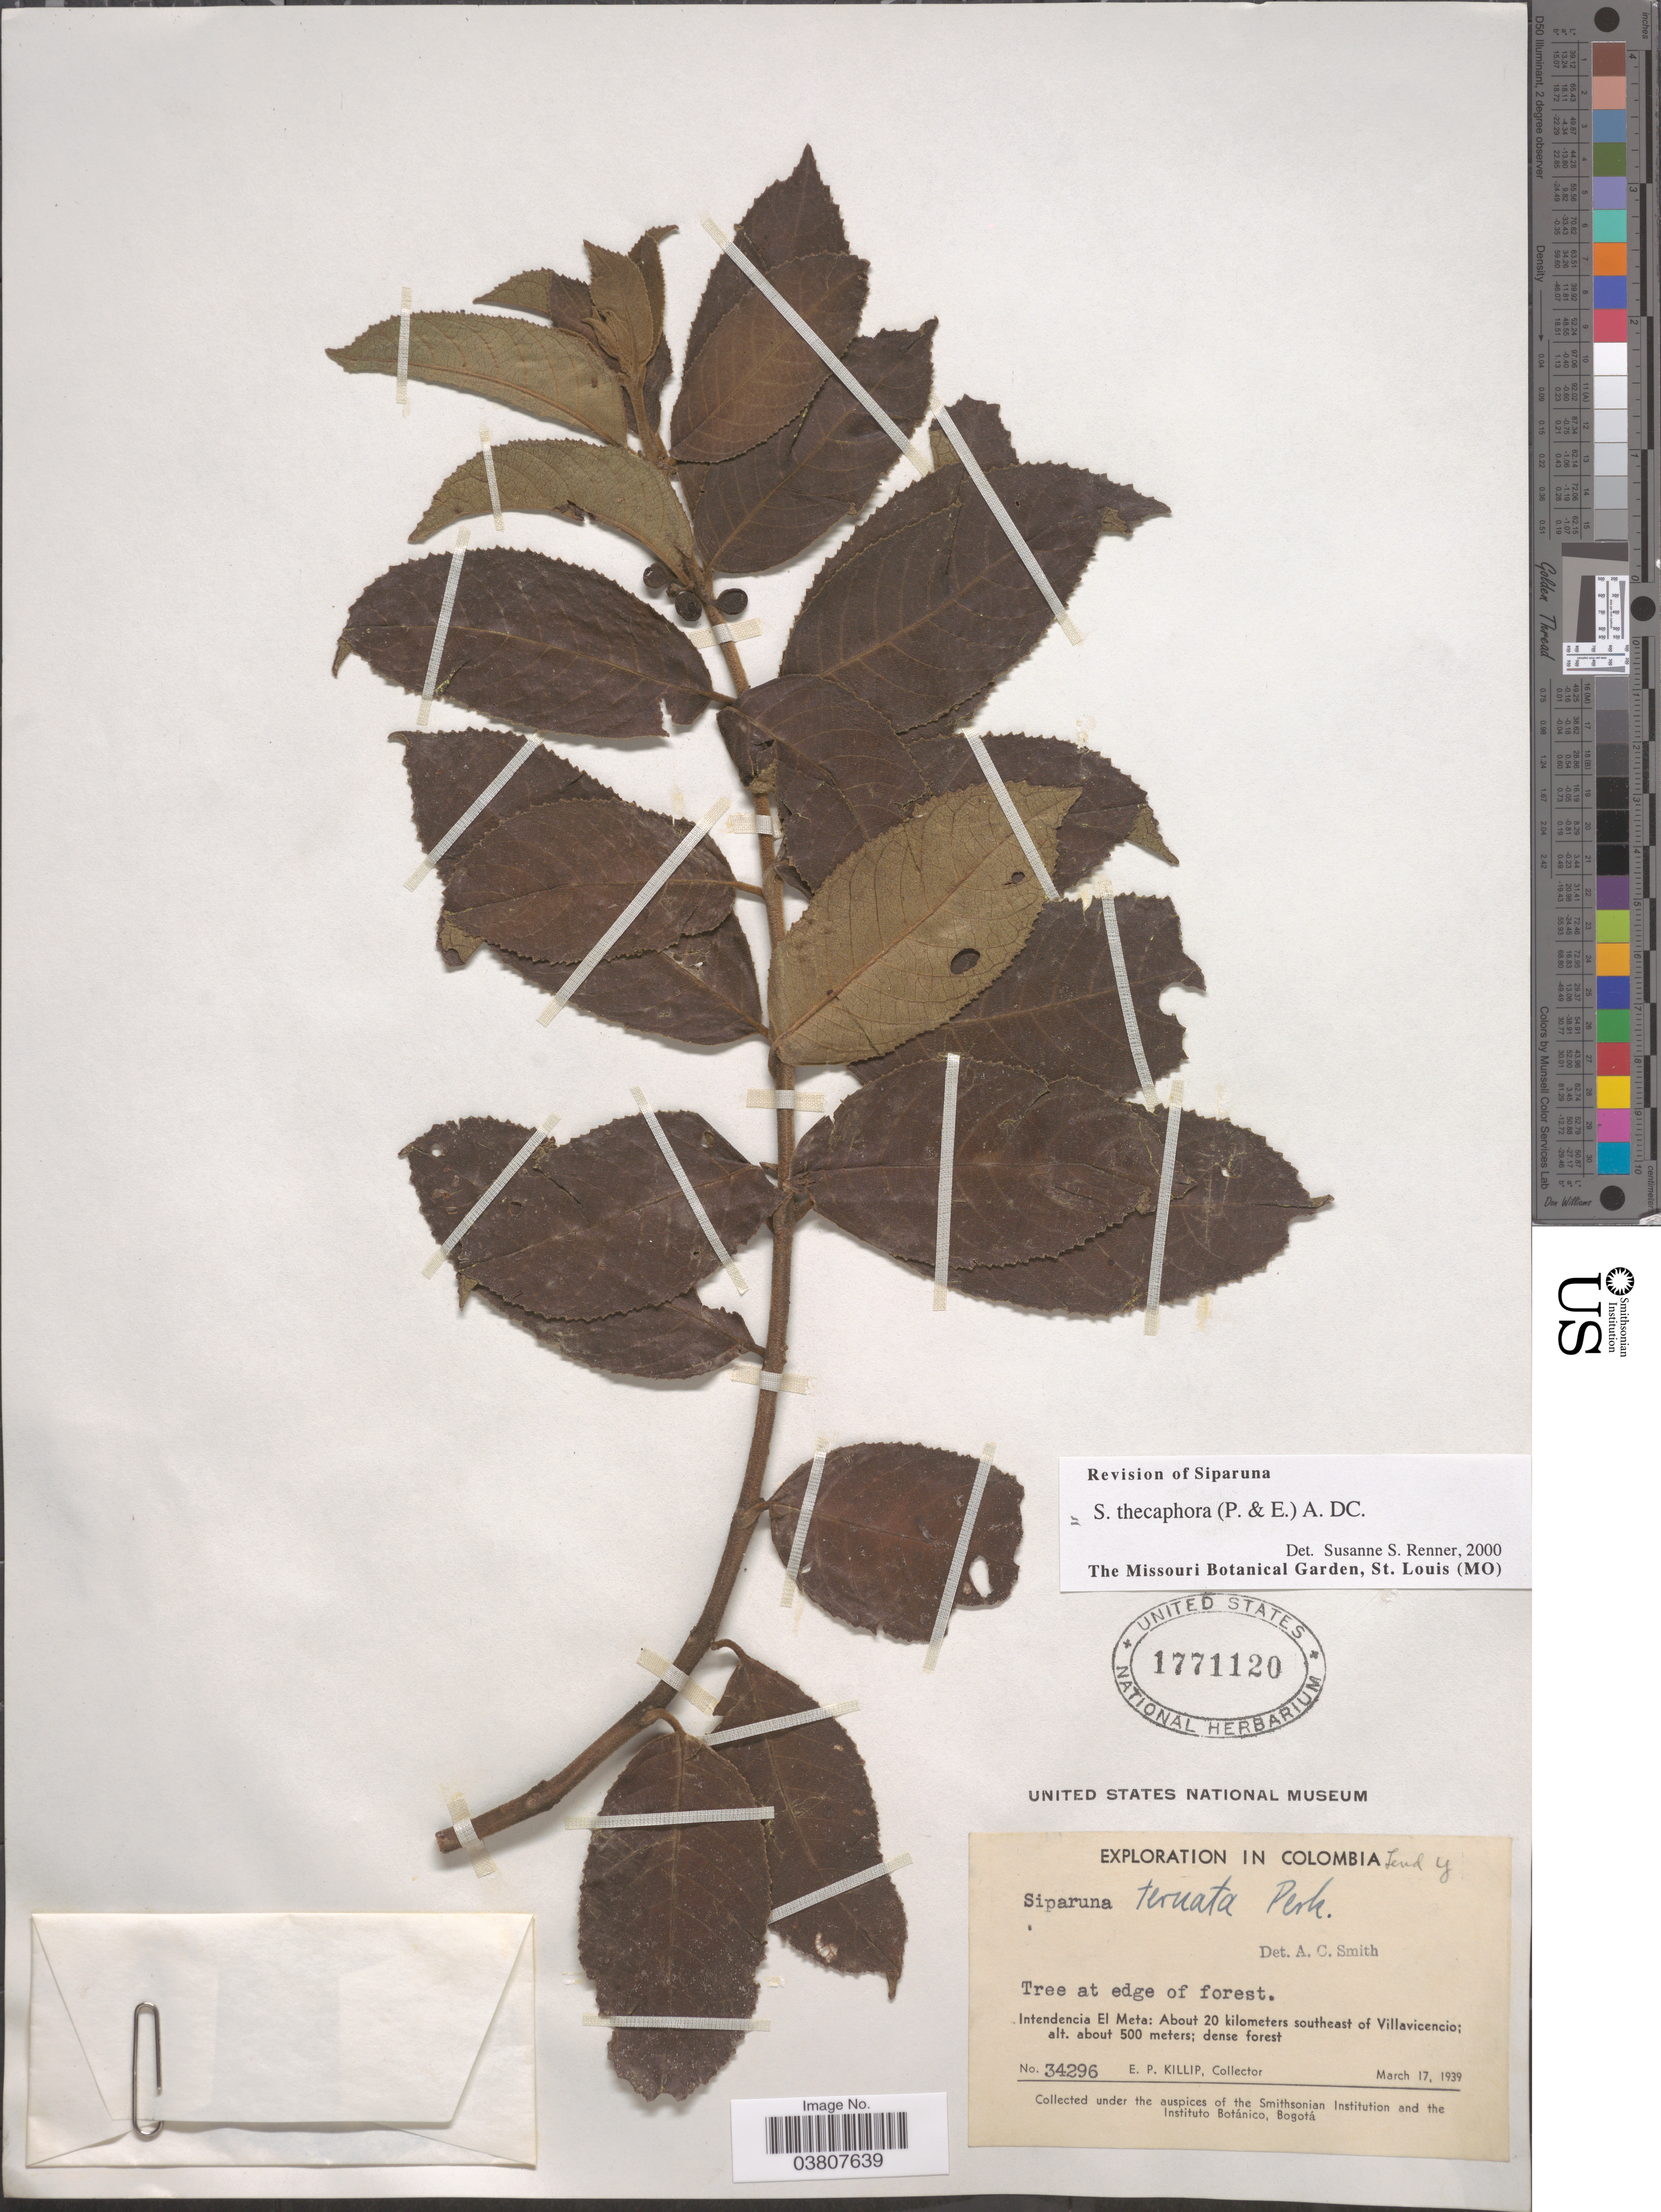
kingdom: Plantae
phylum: Tracheophyta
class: Magnoliopsida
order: Laurales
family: Siparunaceae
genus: Siparuna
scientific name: Siparuna thecaphora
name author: (Poepp. & Endl.) A. DC.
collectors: E. P. Killip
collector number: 34296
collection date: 1939-03-17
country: Colombia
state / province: Meta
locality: At edge of forest. Intendencia El Meta: About 20 kilometers southeast of Villavicencio.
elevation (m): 500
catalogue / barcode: US 1771120